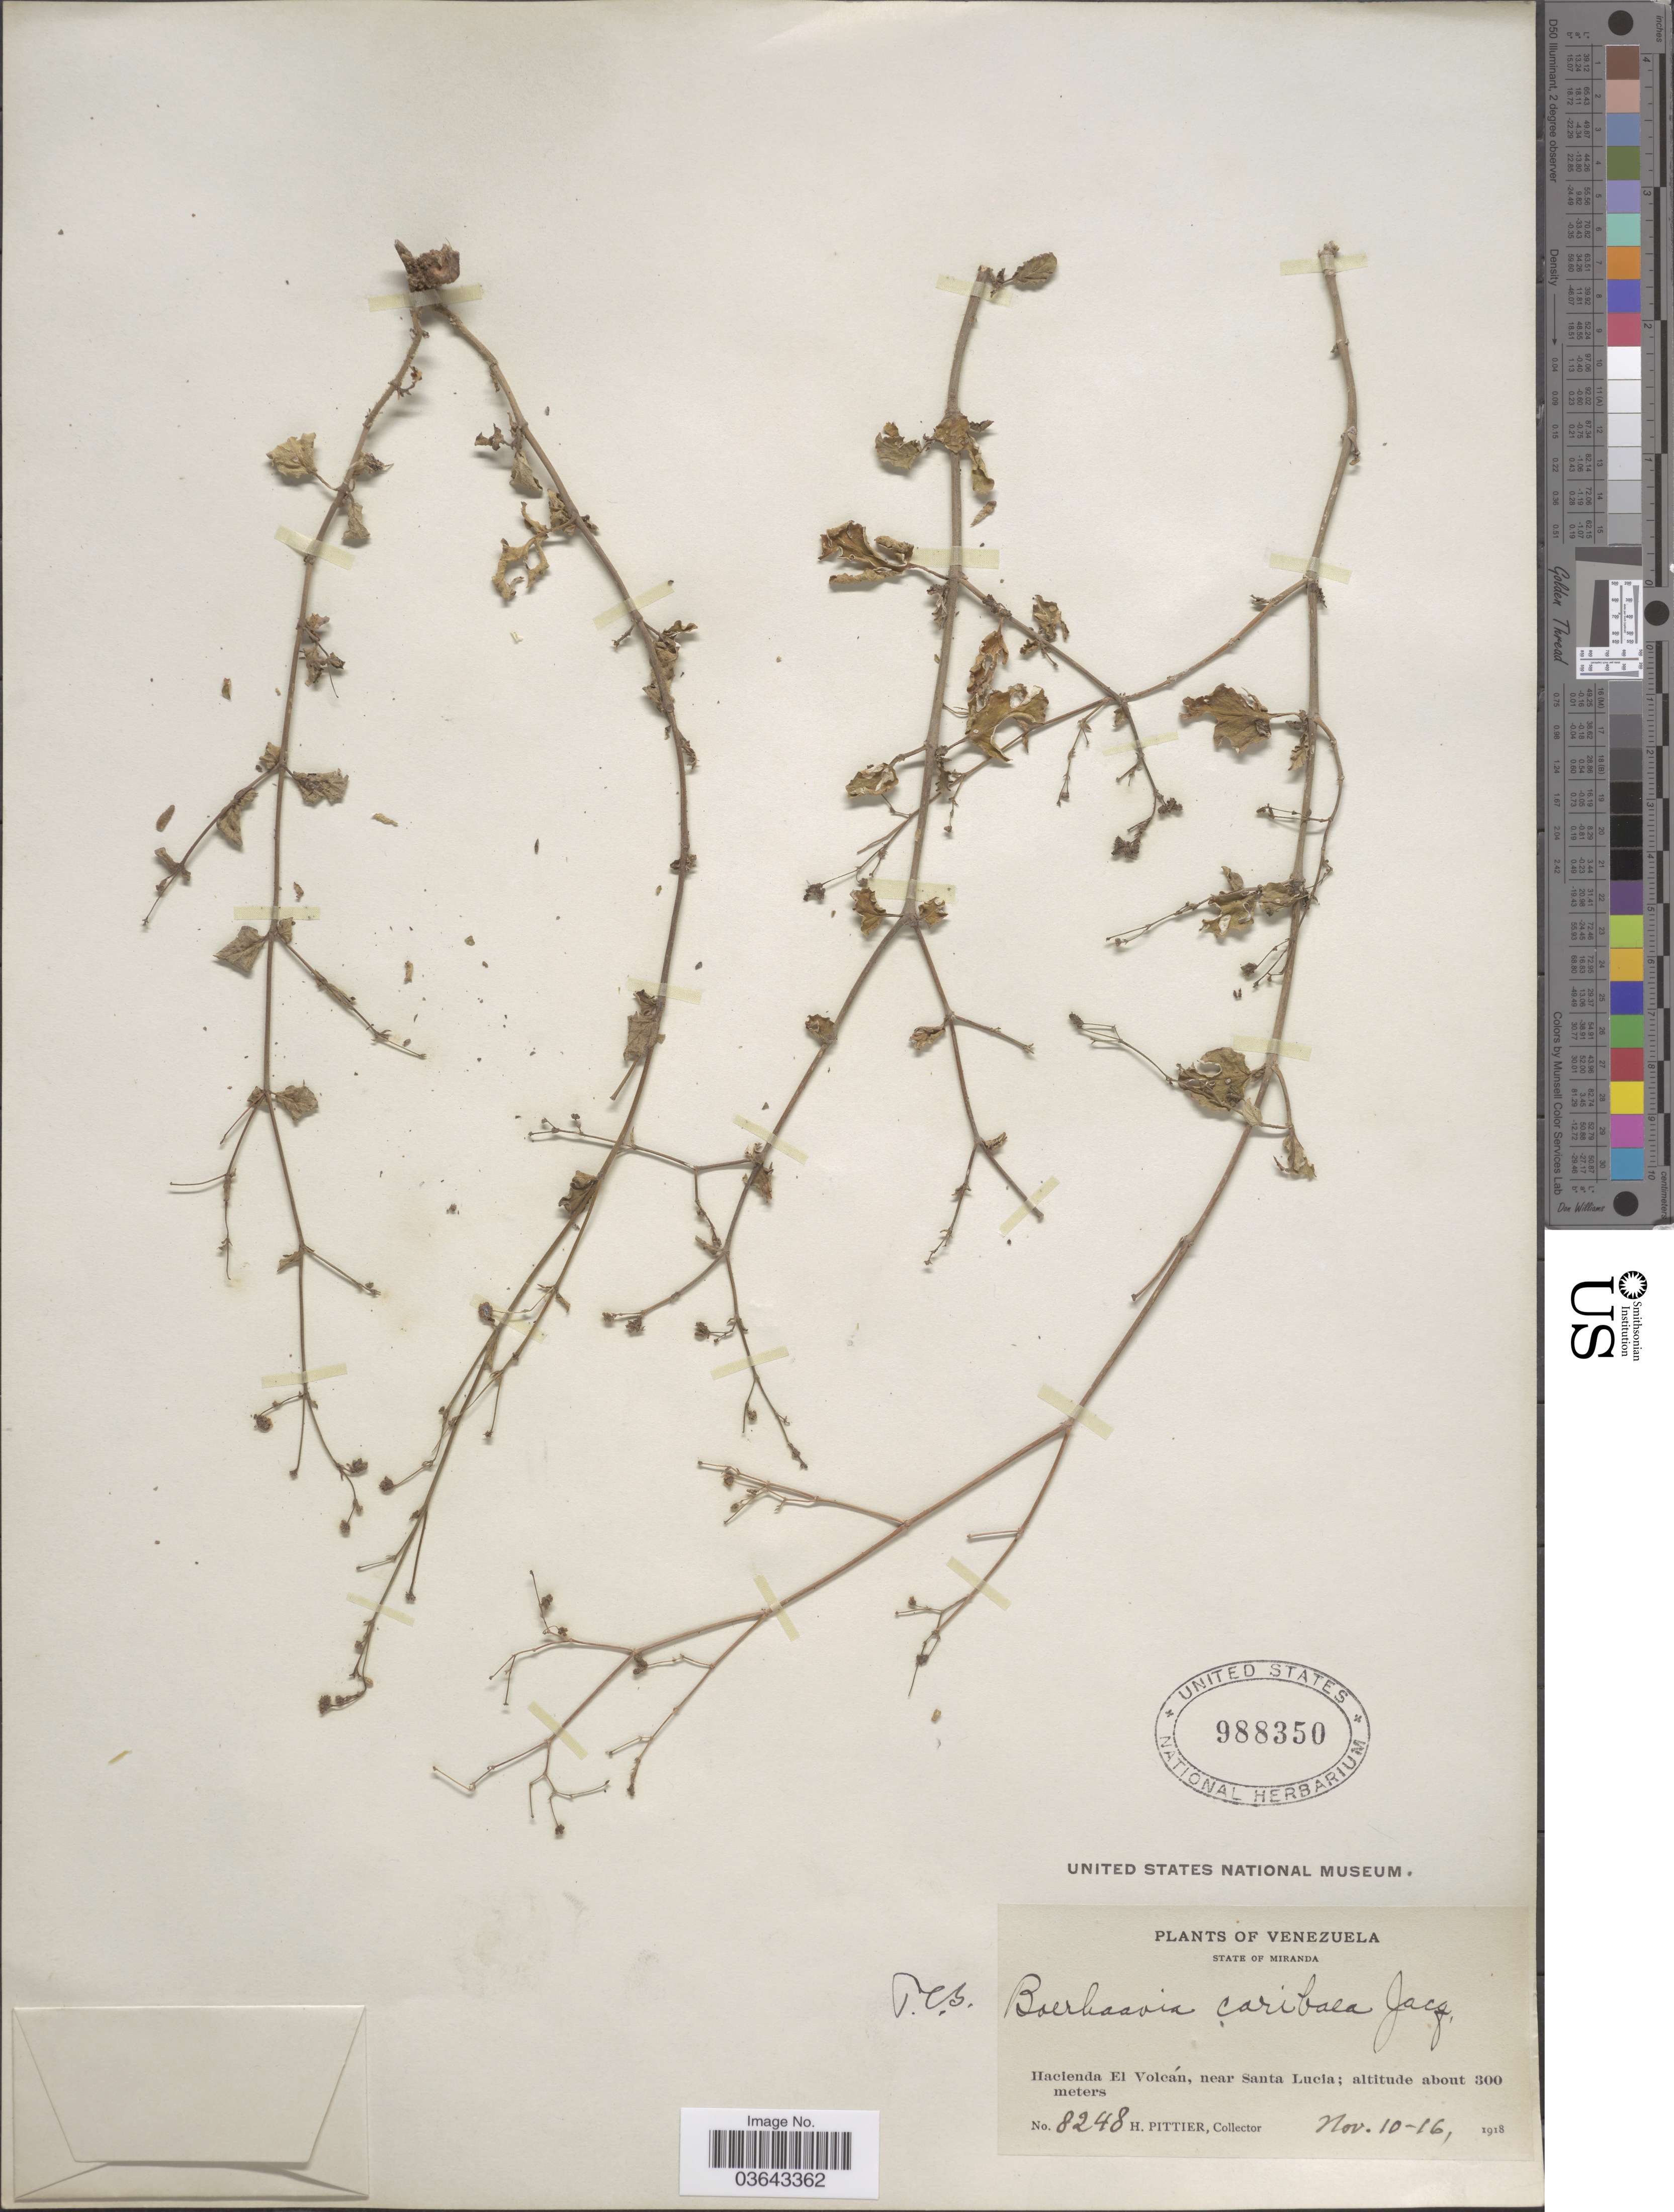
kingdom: Plantae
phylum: Tracheophyta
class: Magnoliopsida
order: Caryophyllales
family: Nyctaginaceae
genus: Boerhavia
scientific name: Boerhavia diffusa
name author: L.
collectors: H. F. Pittier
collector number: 8248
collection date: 1918-11-10/1918-11-16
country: Venezuela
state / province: Miranda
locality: Hacienda El Volcán, near Santa Lucia.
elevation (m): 300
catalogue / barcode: US 988350